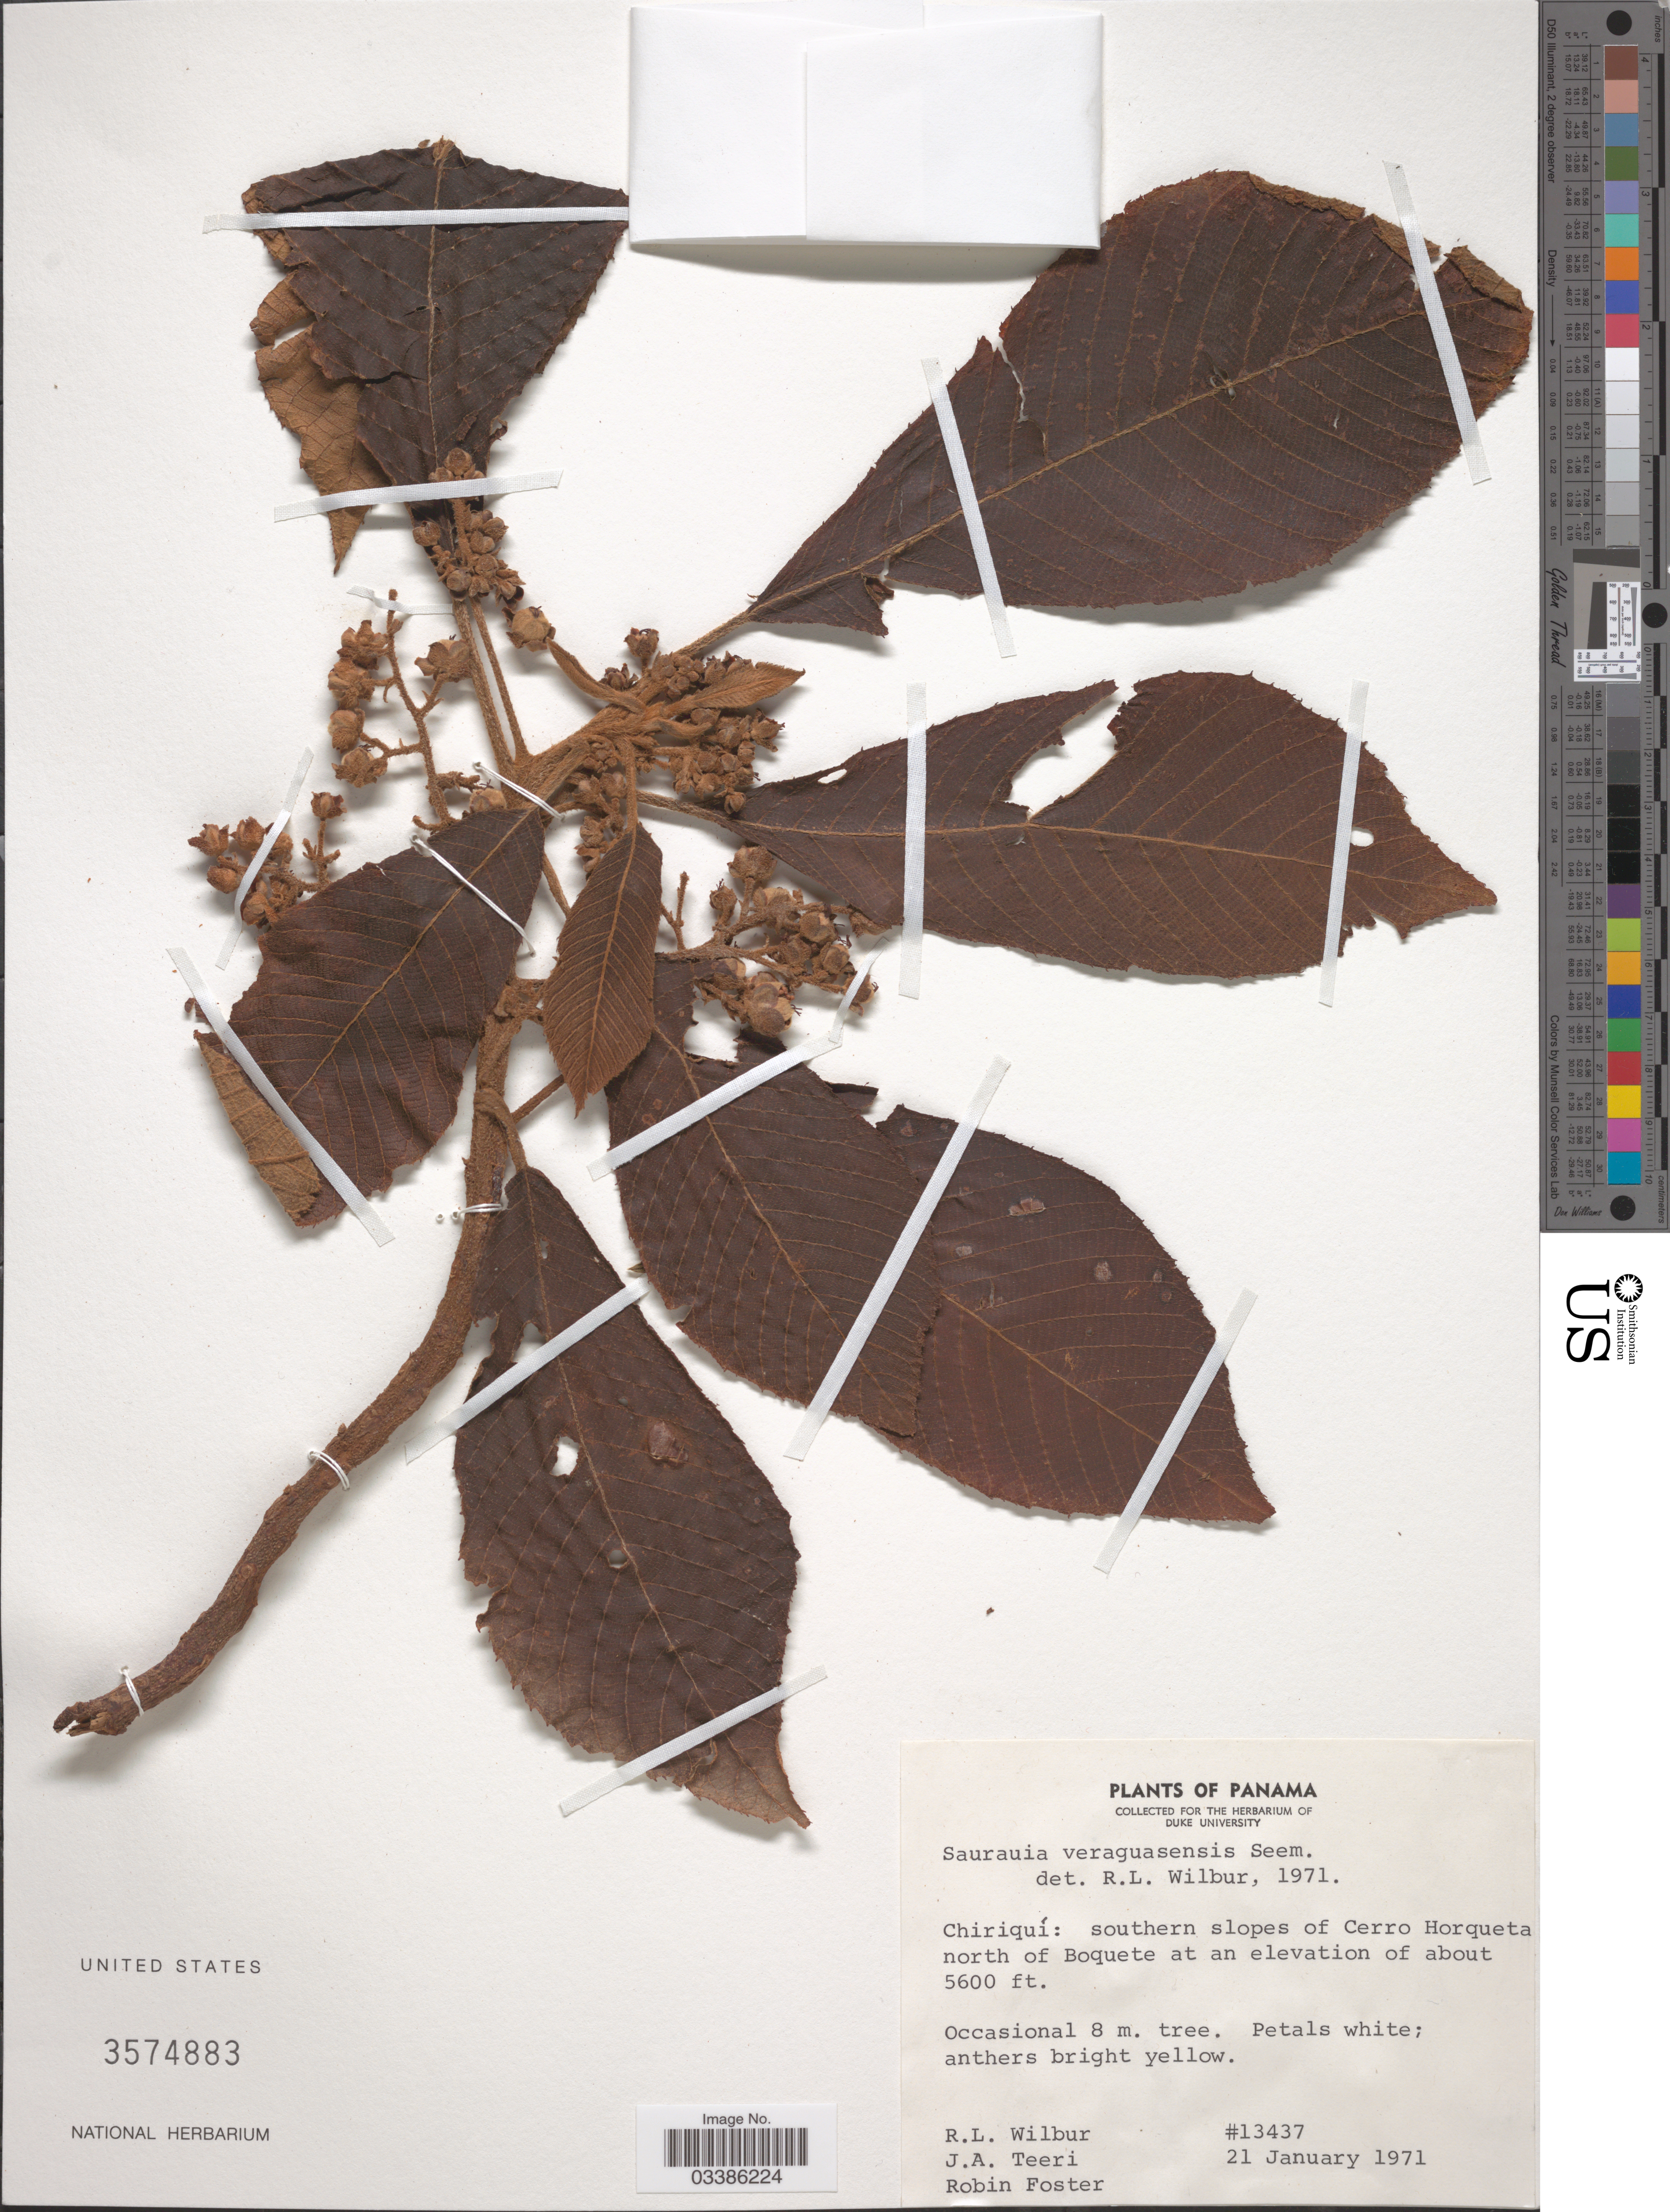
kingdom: Plantae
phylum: Tracheophyta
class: Magnoliopsida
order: Ericales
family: Actinidiaceae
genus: Saurauia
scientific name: Saurauia veraguasensis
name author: Seem.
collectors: R. L. Wilbur, J. Teeri & R. B. Foster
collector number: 13437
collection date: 1971-01-21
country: Panama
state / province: Chiriqui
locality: Southern slopes of Cerro Horqueta north of Boquete.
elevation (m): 1707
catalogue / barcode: US 3574883